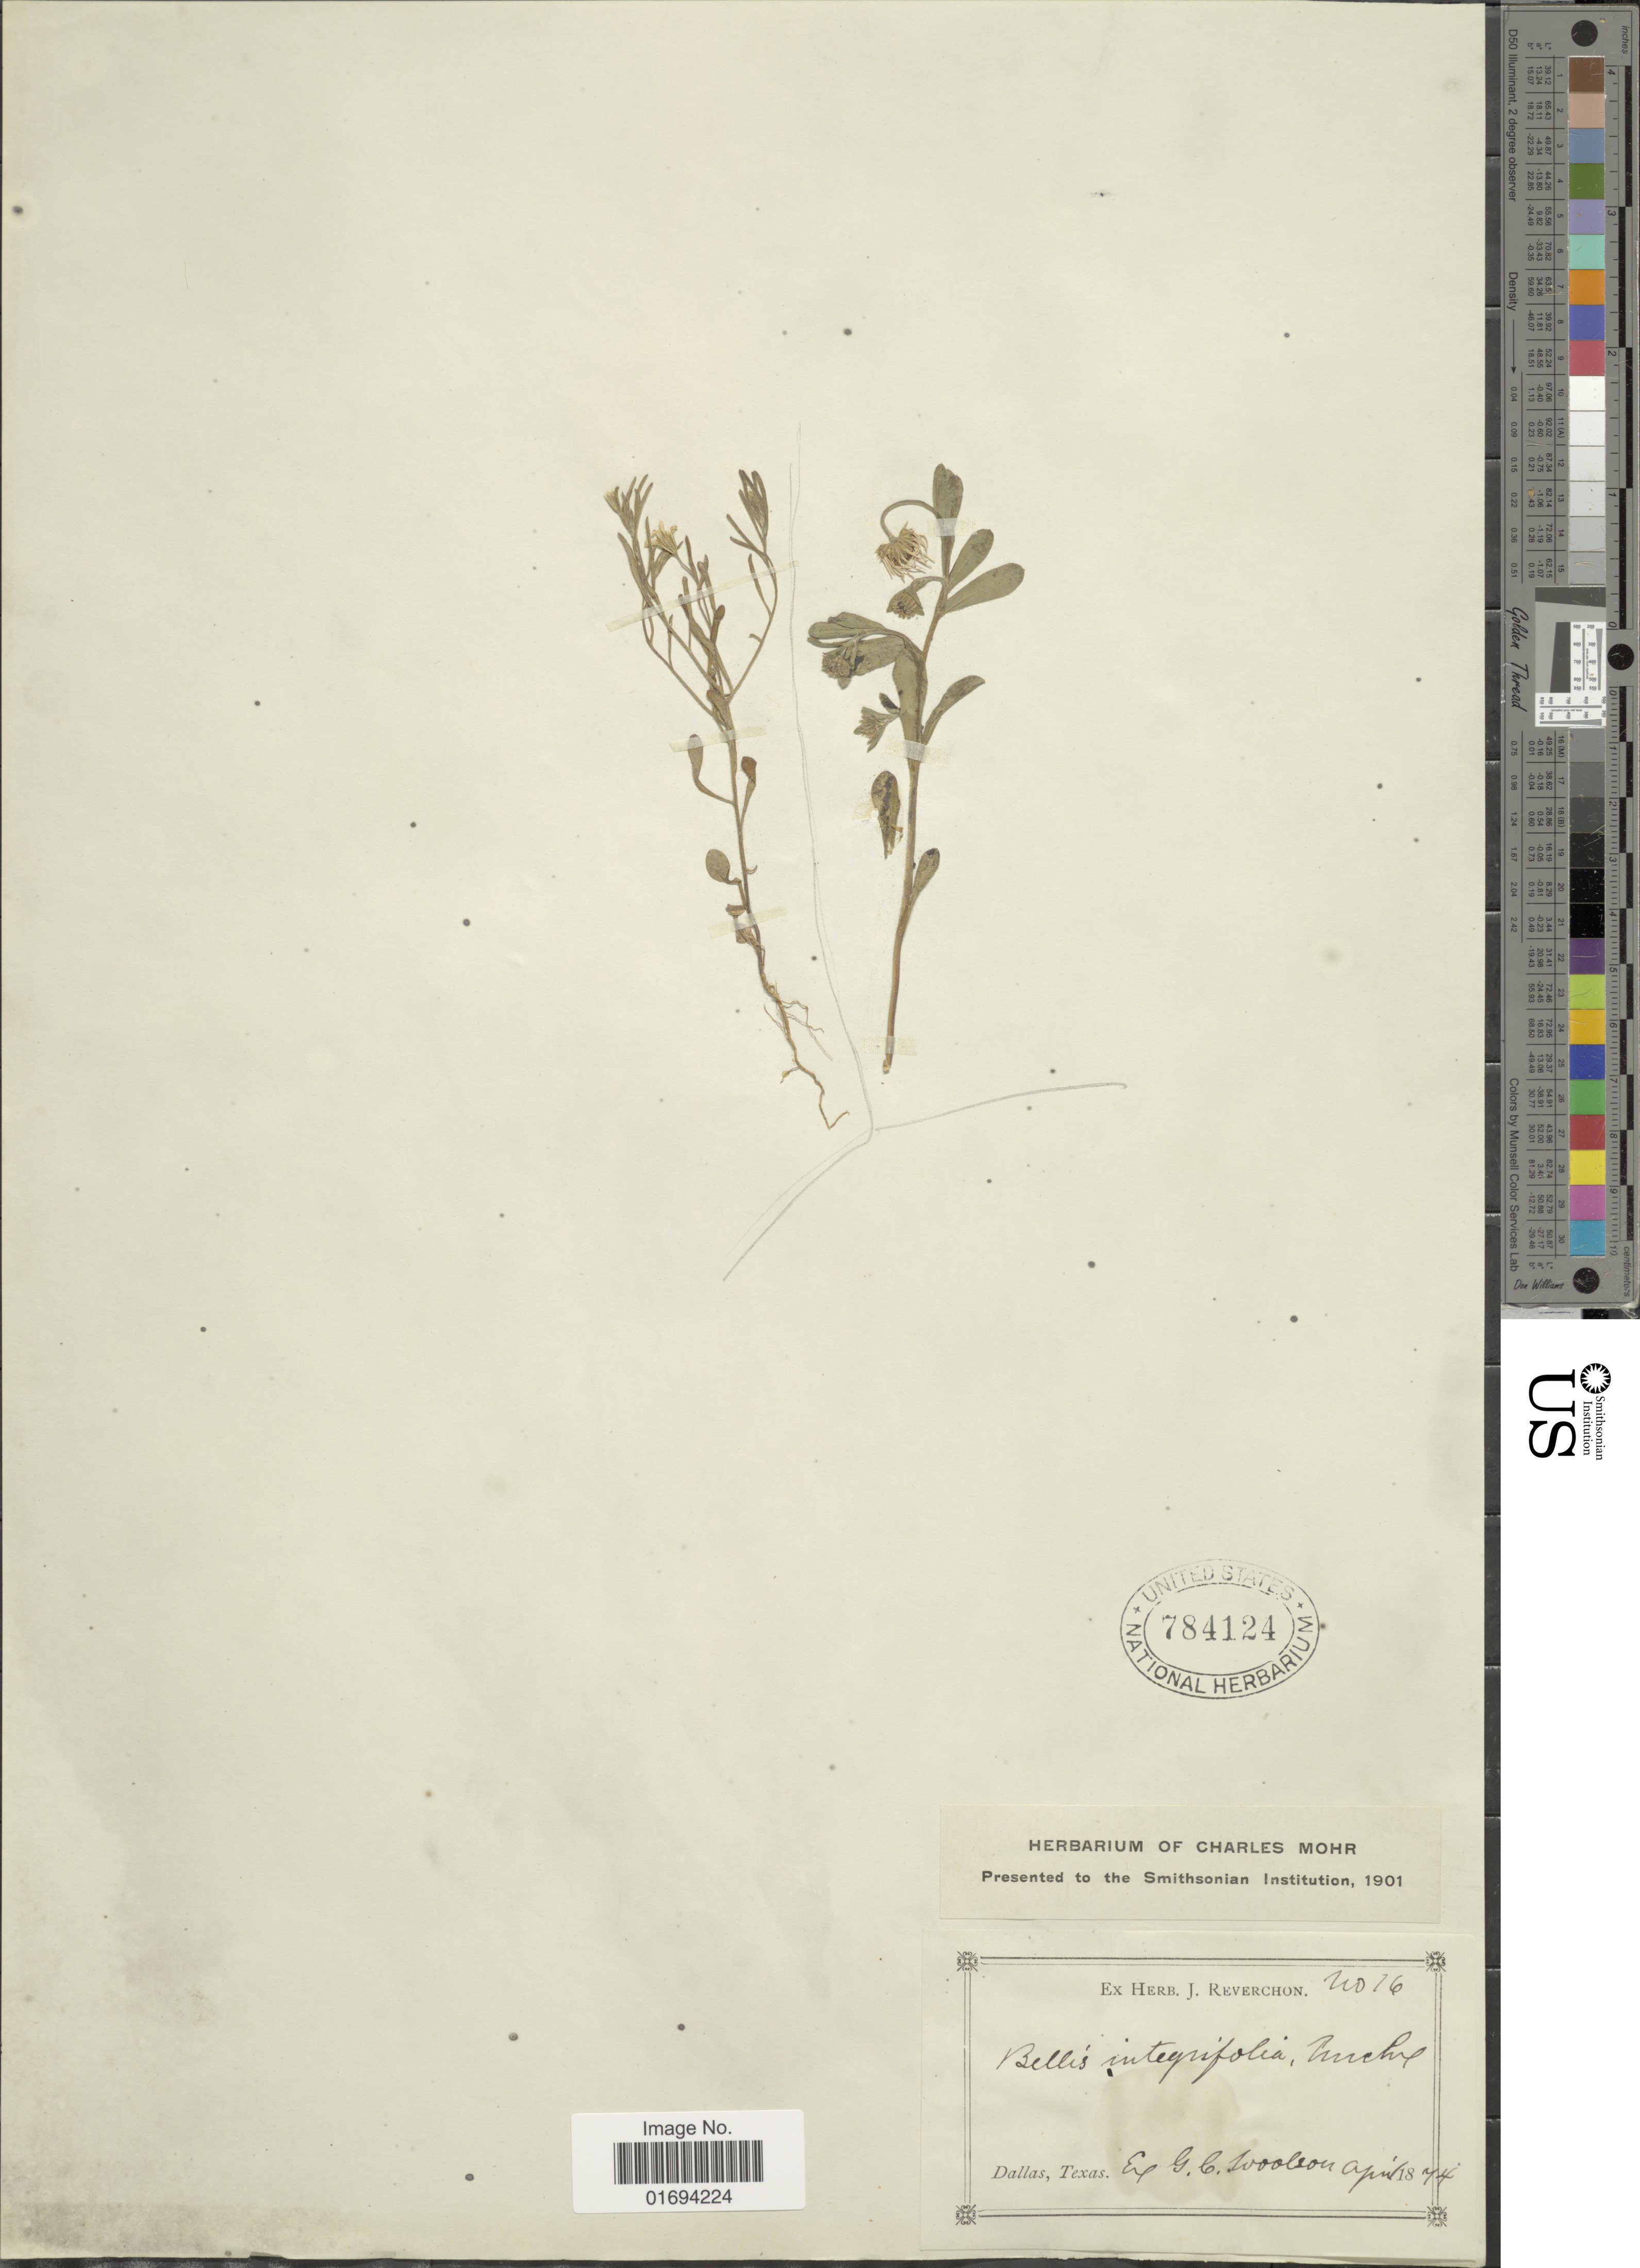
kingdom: Plantae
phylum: Tracheophyta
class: Magnoliopsida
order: Asterales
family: Asteraceae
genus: Astranthium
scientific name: Astranthium integrifolium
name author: (Michx.) Nutt.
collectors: G. C. Woolson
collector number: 16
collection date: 1874-04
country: United States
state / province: Texas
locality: Dallas, Texas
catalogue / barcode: US 784124